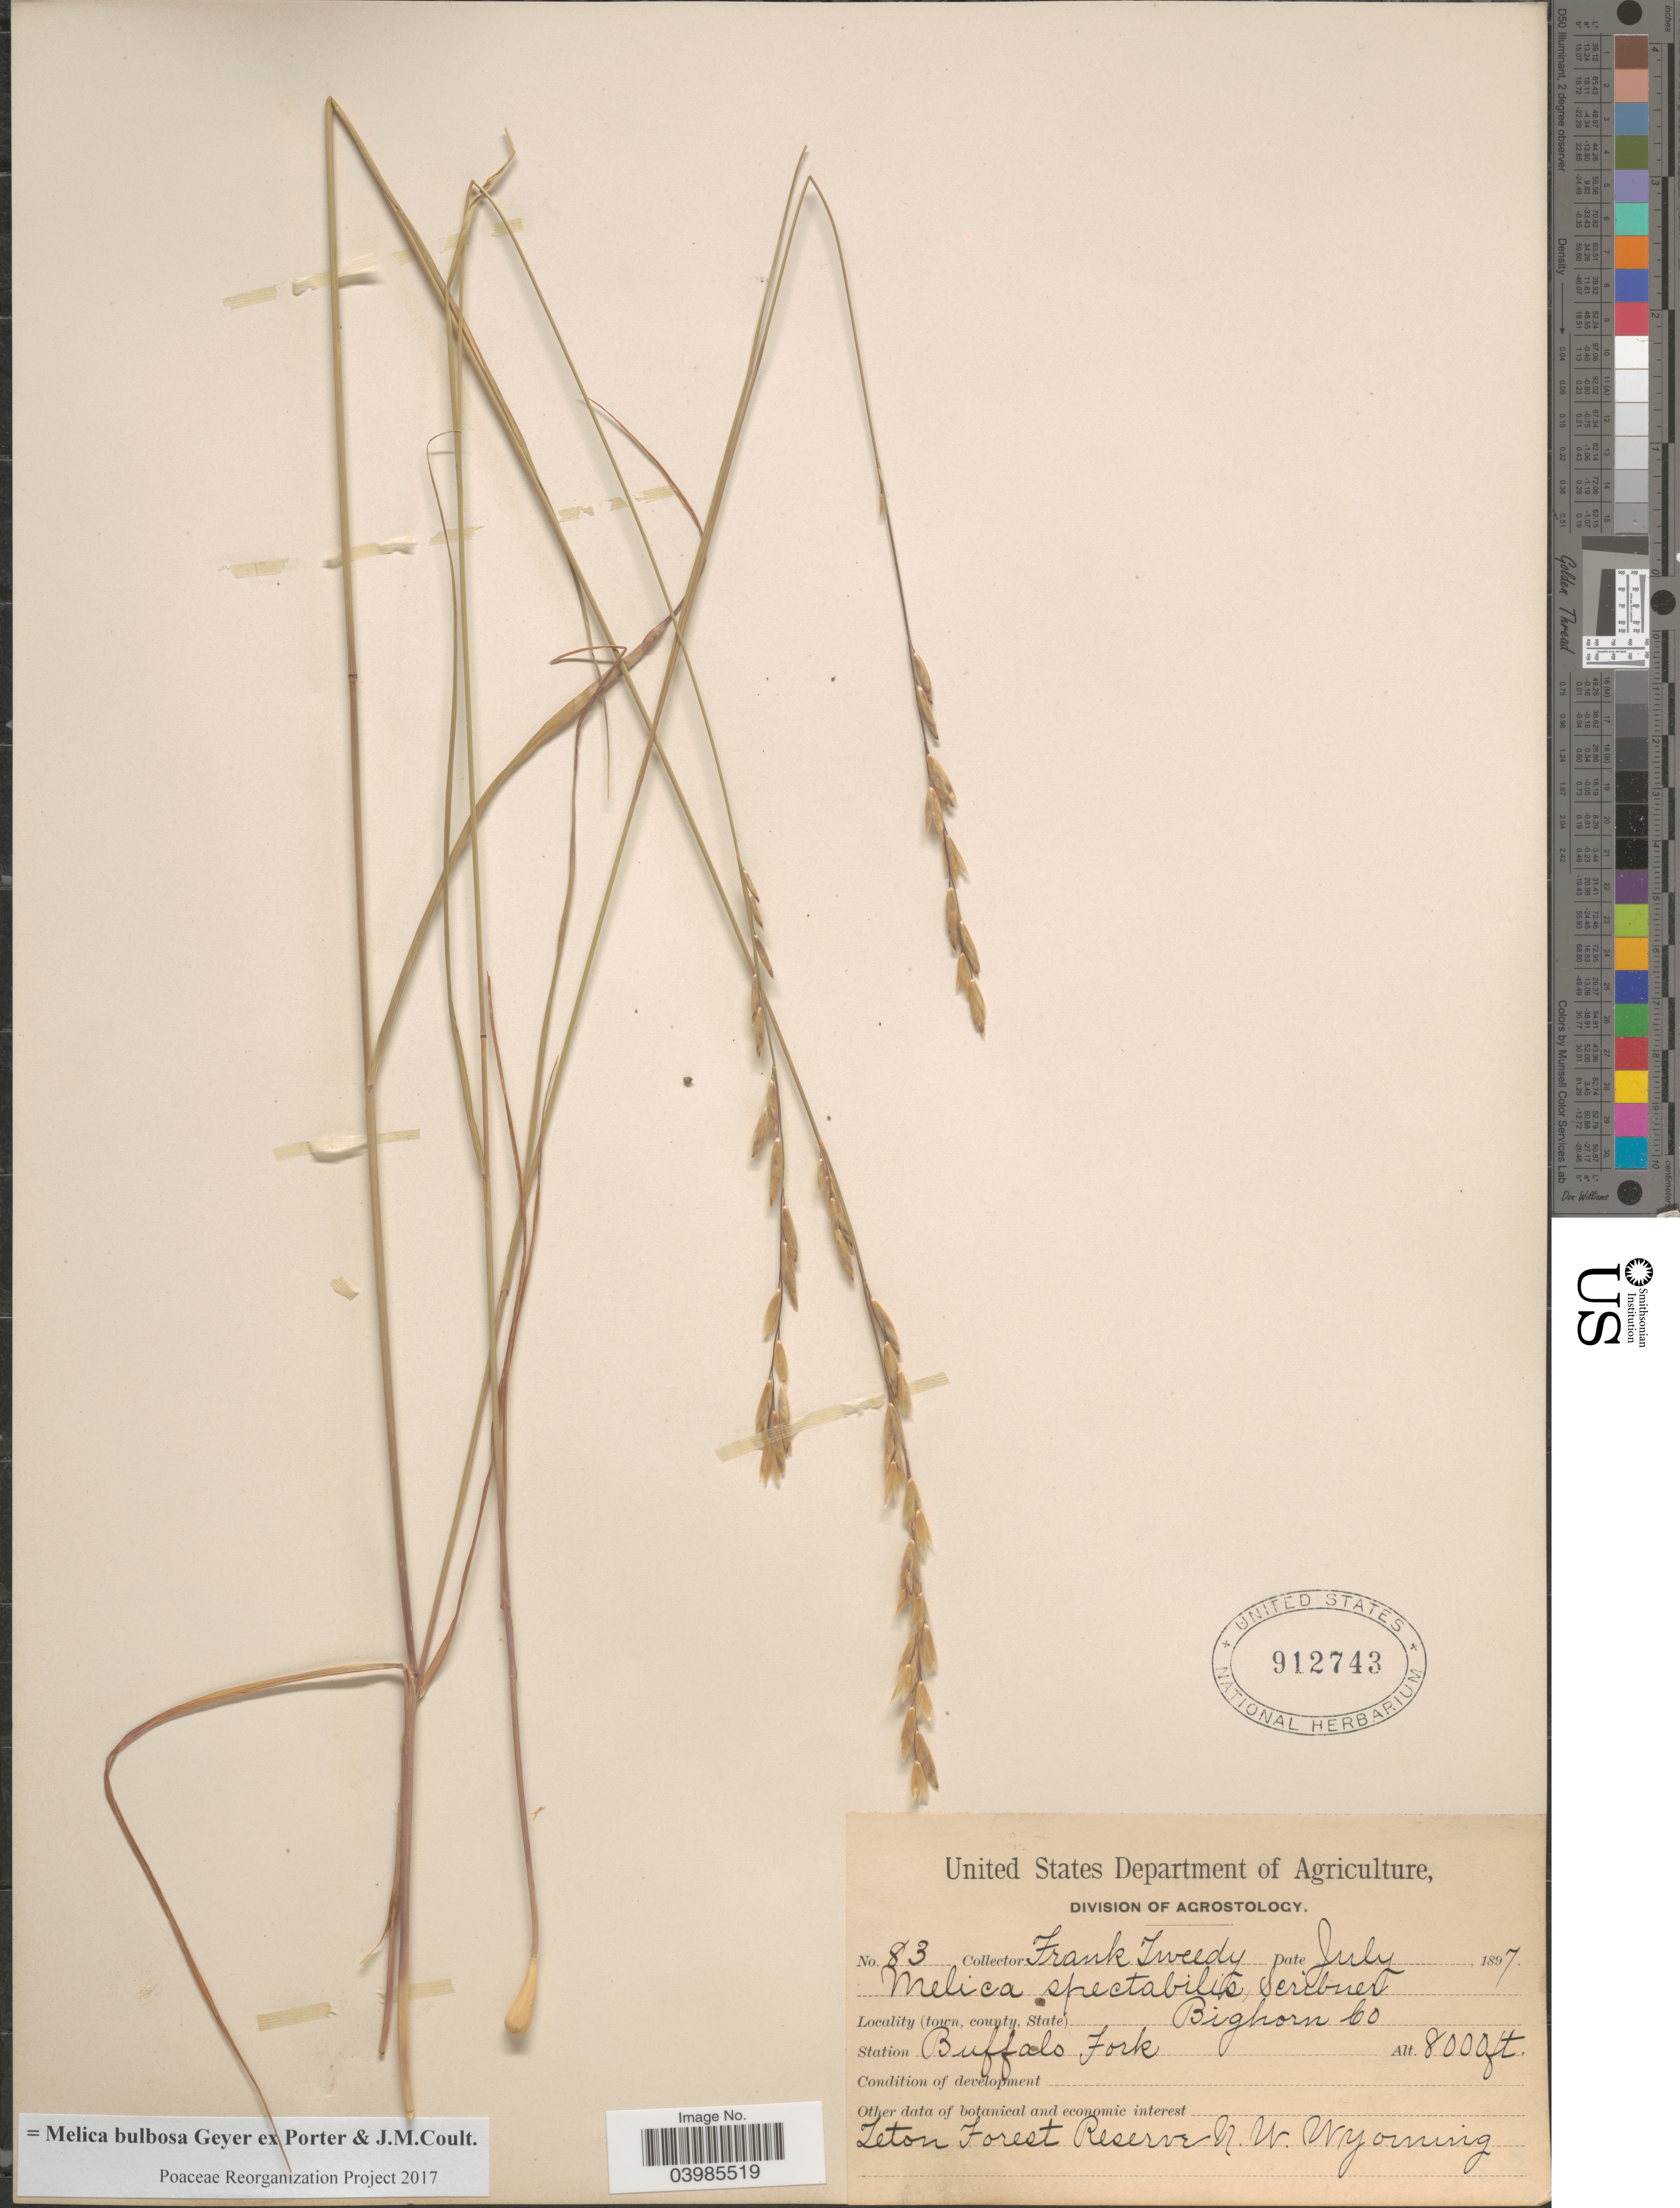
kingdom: Plantae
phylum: Tracheophyta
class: Liliopsida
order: Poales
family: Poaceae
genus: Melica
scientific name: Melica bulbosa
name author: Geyer ex Porter & J.M. Coult.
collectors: F. Tweedy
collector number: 83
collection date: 1897-07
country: United States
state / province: Wyoming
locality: Bighorn Co. Station Buffalo Fork. Teton Forest Reserve N.W. Wyoming.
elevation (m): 2438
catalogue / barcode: US 912743